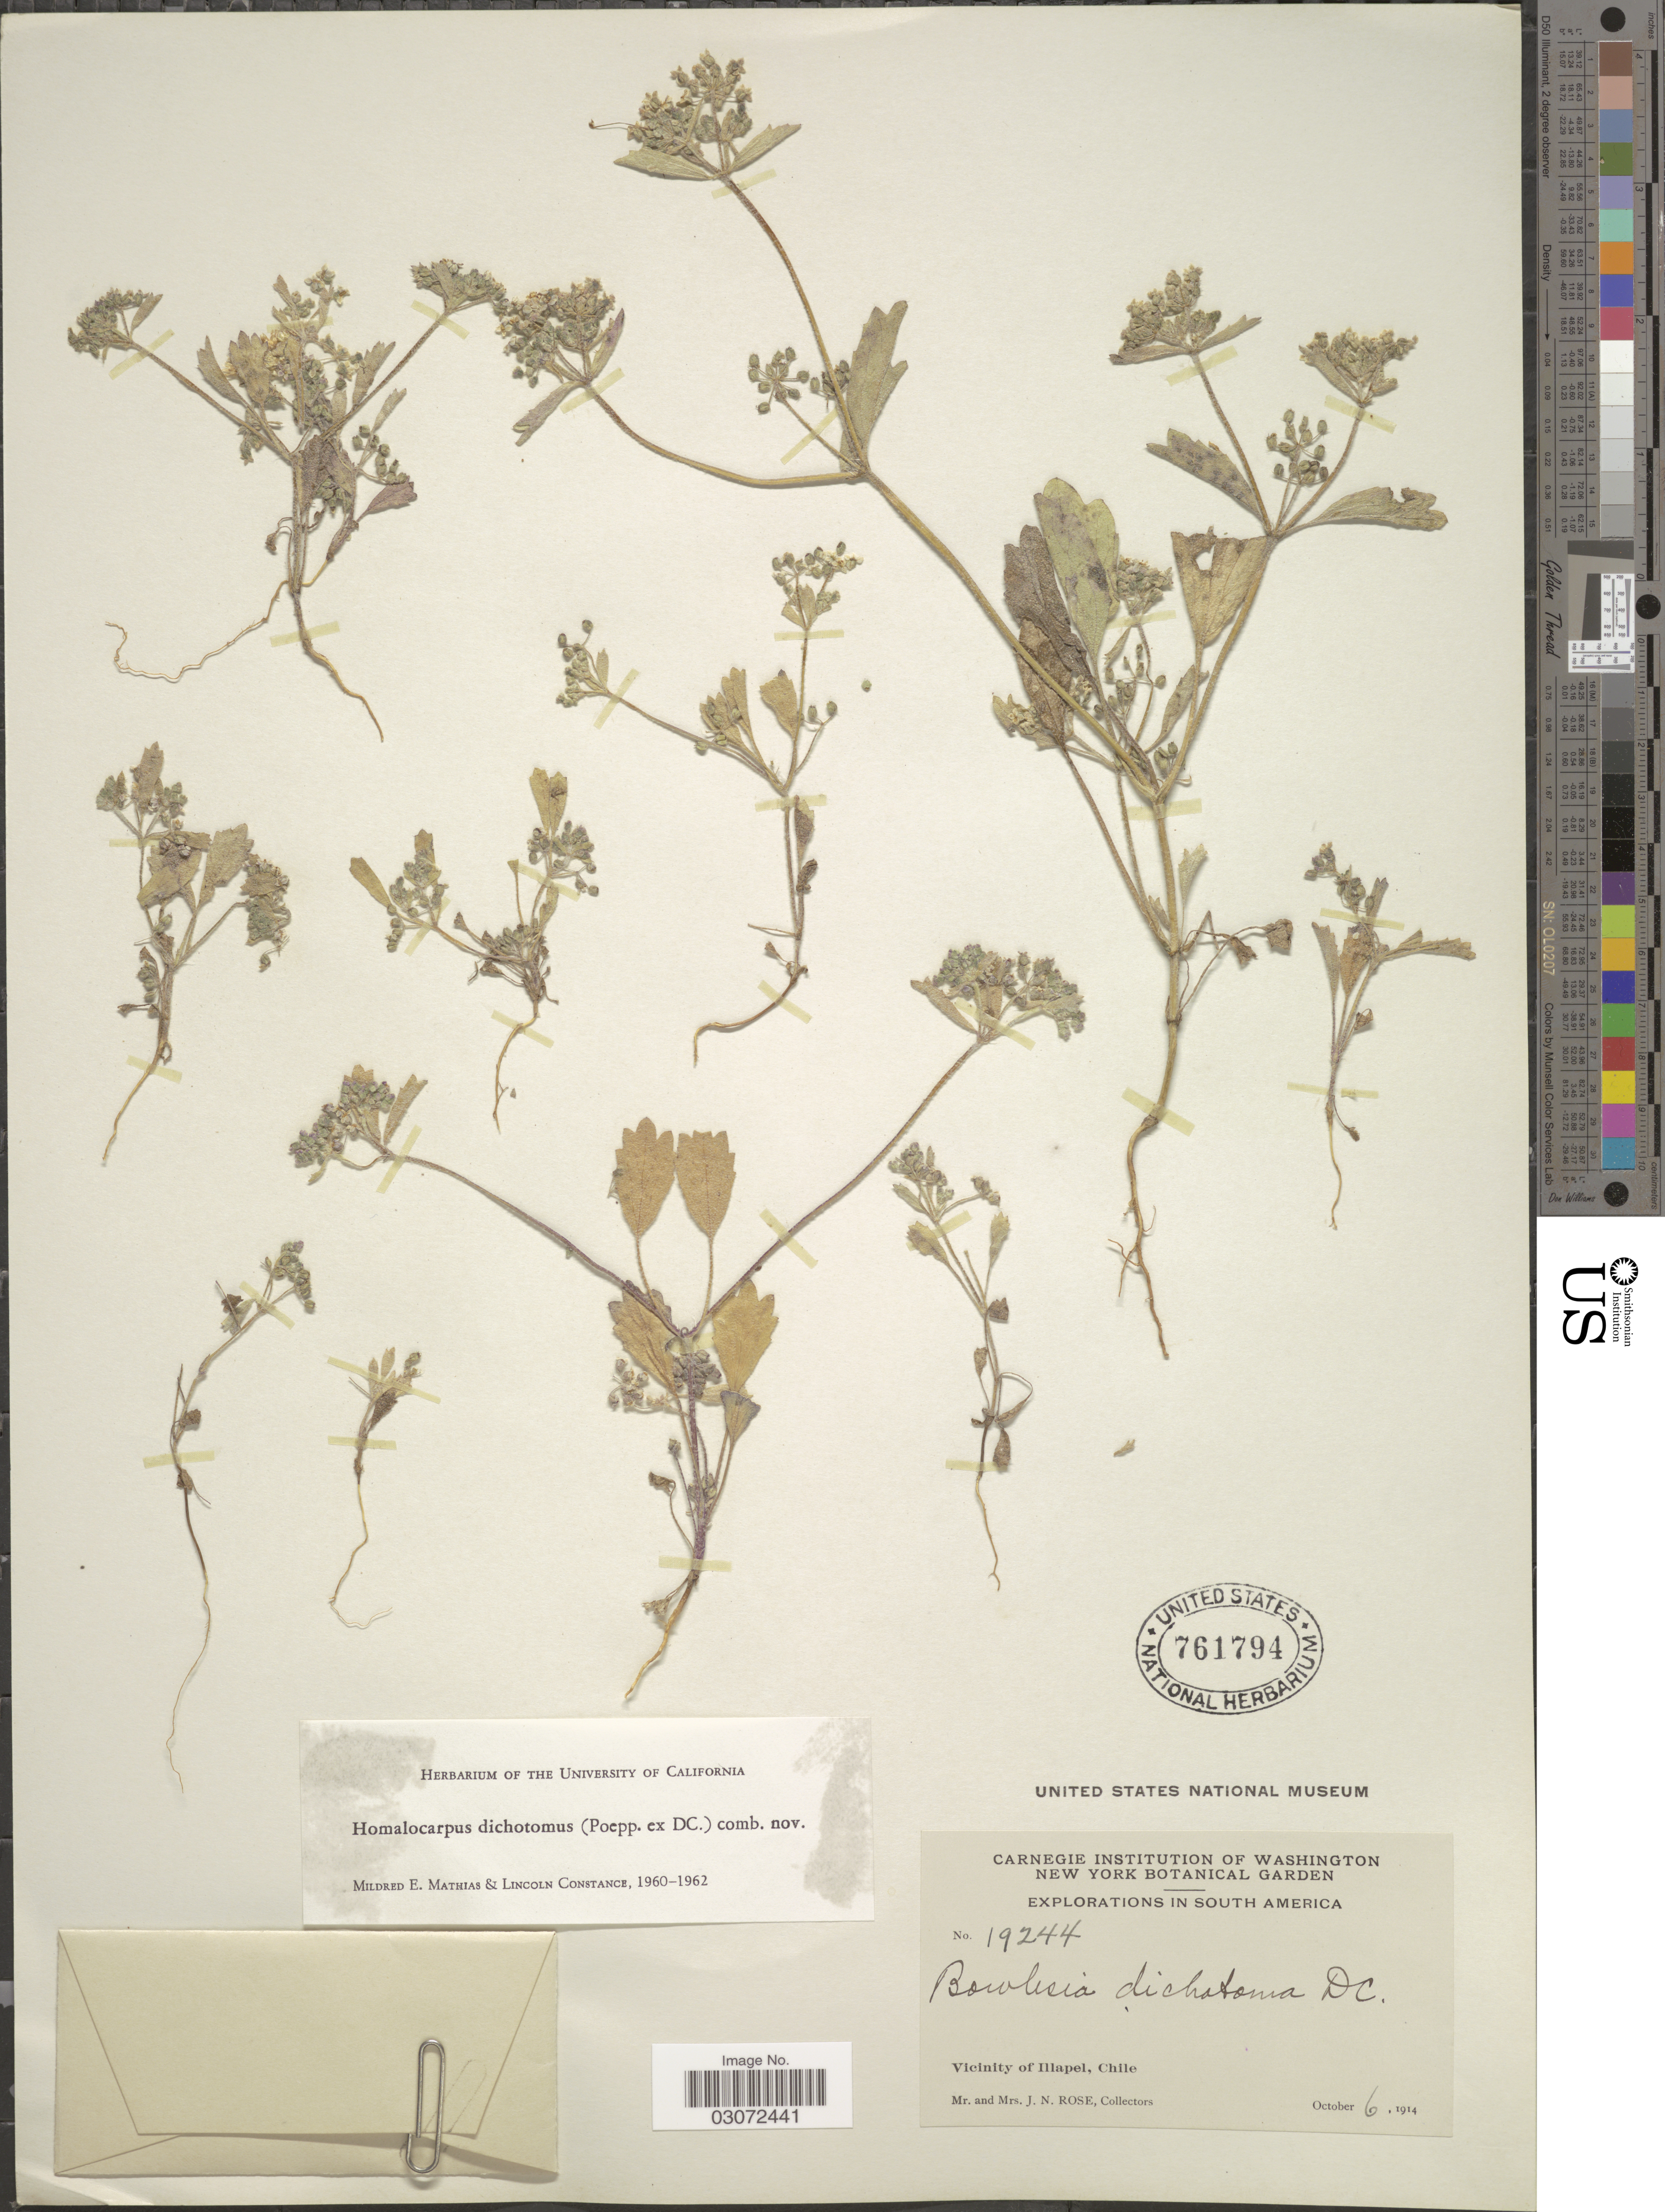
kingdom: Plantae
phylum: Tracheophyta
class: Magnoliopsida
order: Apiales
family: Apiaceae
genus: Homalocarpus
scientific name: Homalocarpus dichotomus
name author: (Poepp. ex DC.) Mathias & Constance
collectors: J. N. Rose & L. B. Rose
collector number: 19244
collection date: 1914-10-06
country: Chile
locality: Vicinity of Illapel.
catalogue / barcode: US 761794